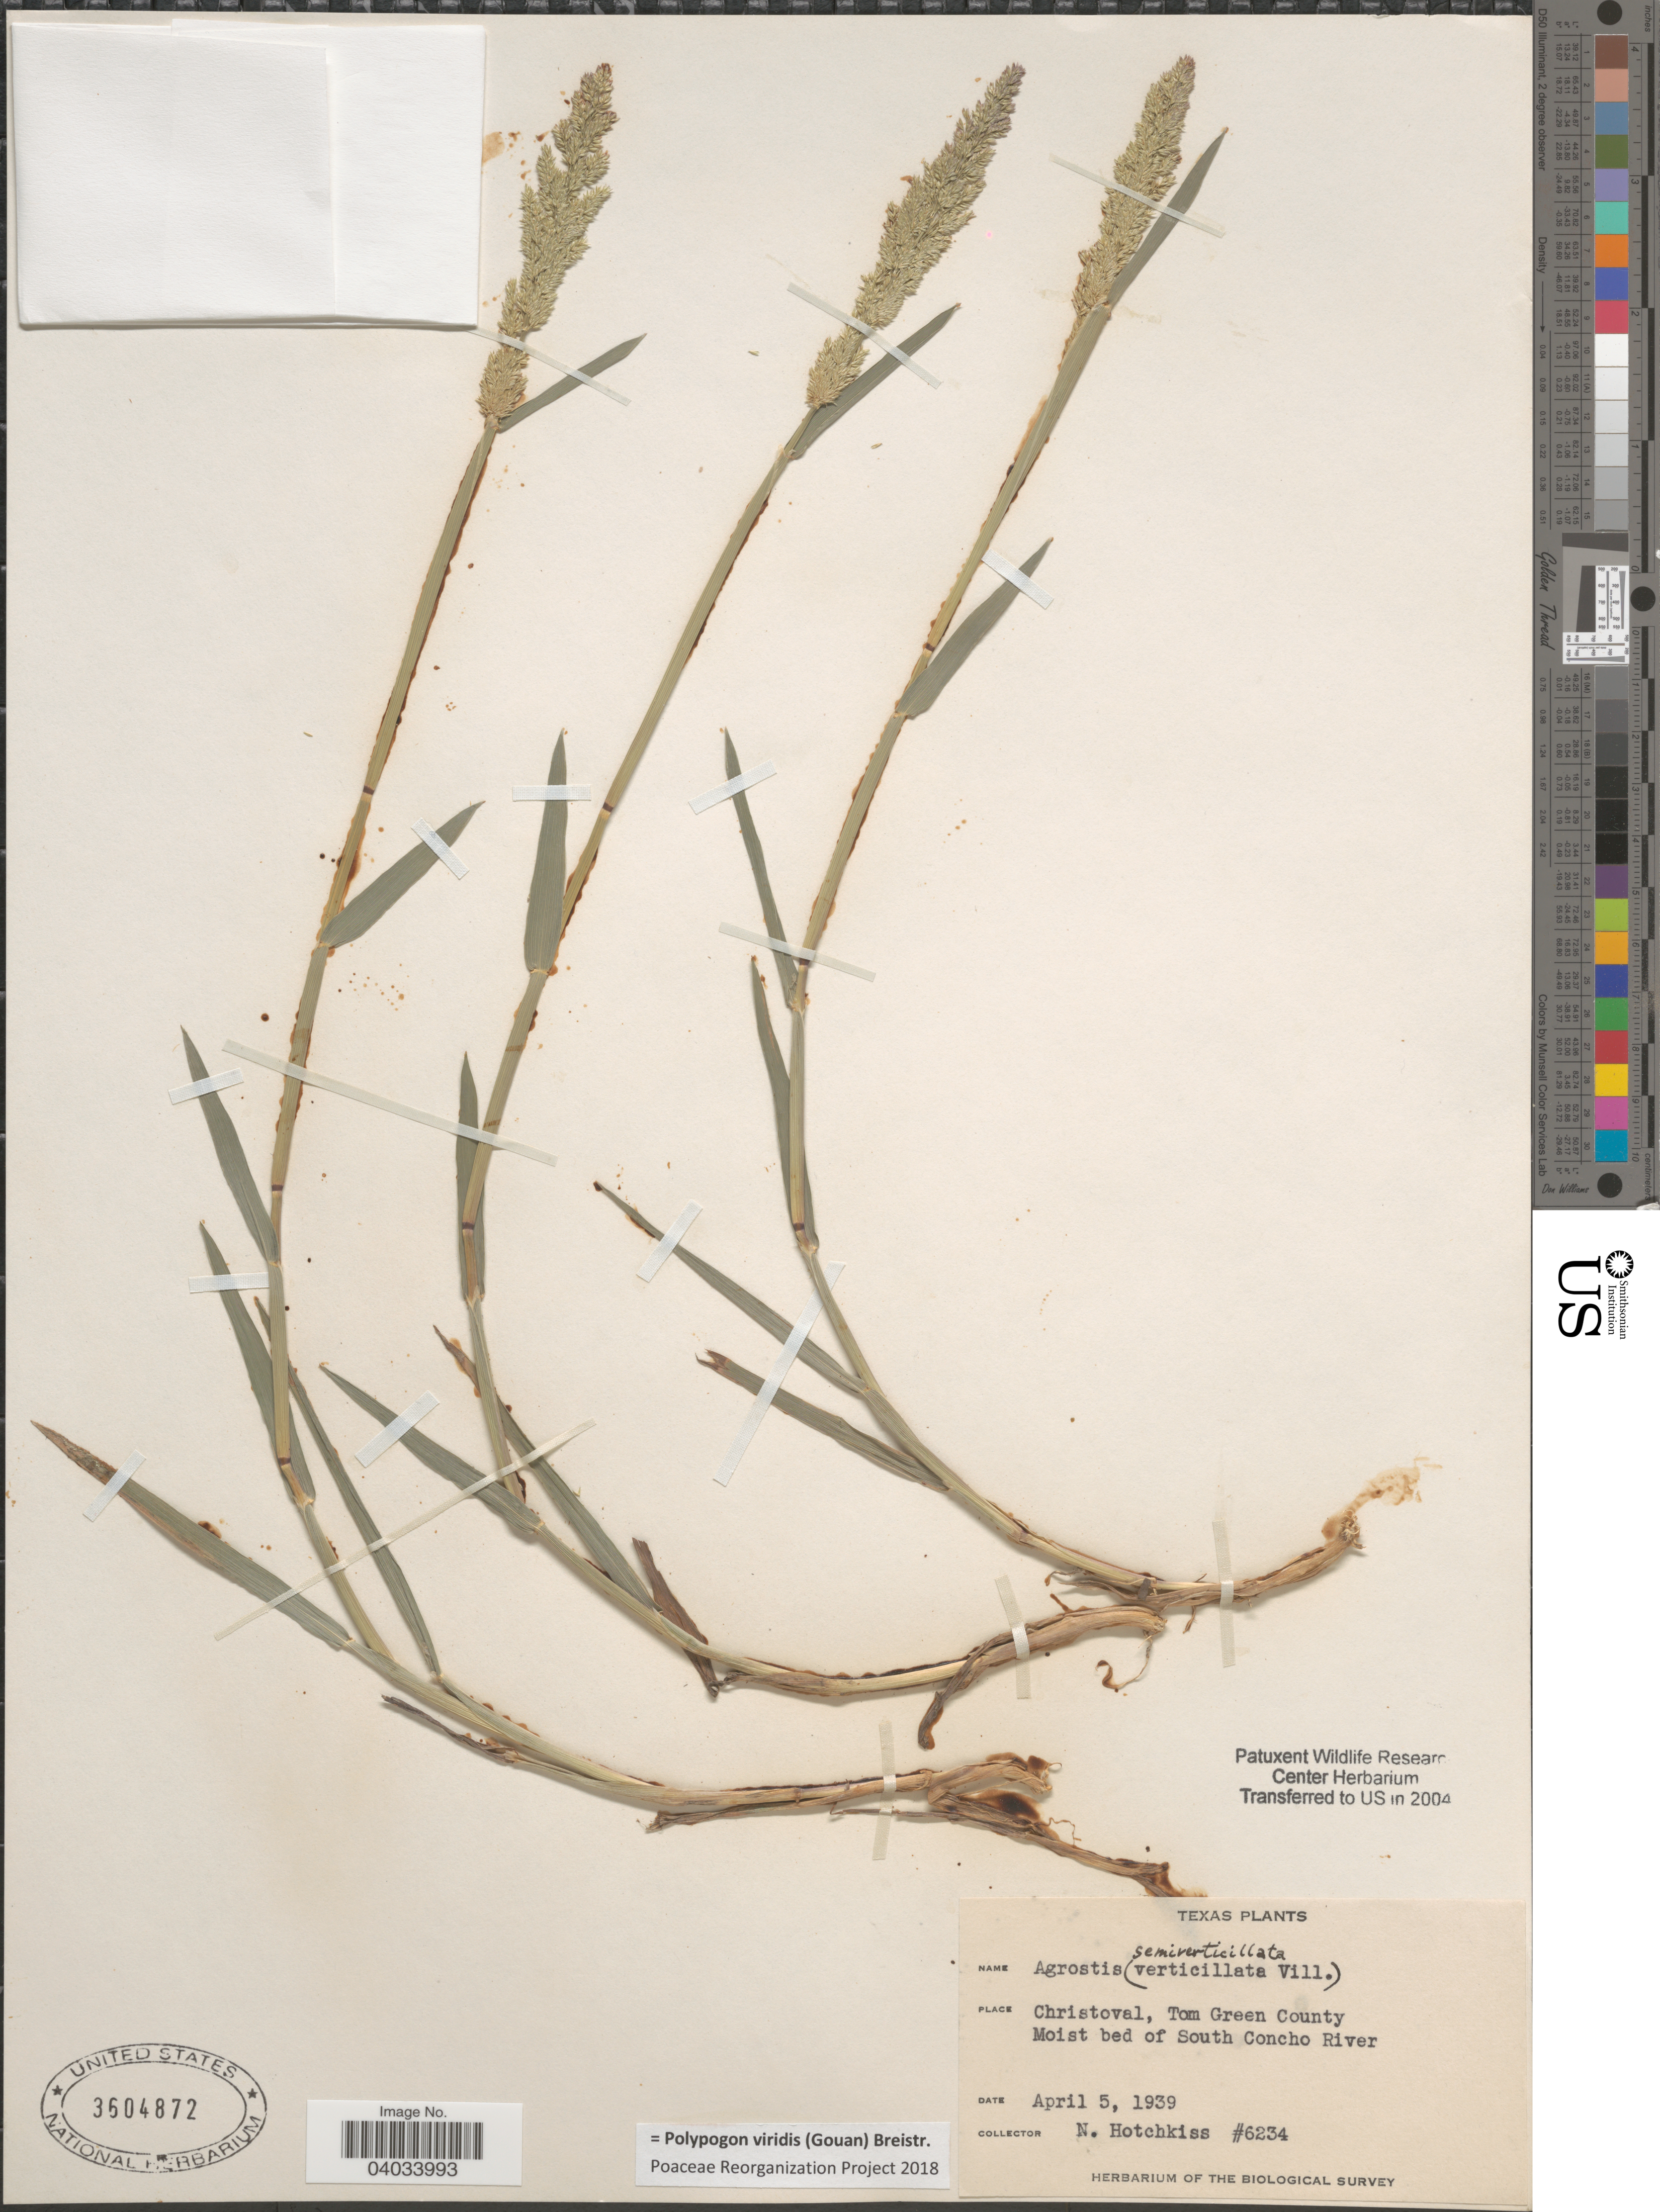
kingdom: Plantae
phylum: Tracheophyta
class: Liliopsida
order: Poales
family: Poaceae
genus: Polypogon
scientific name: Polypogon viridis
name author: (Gouan) Breistroffer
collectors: N. Hotchkiss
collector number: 6234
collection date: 1939-04-05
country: United States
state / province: Texas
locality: Christoval, Tom Green County. Moist bed of South Concho River.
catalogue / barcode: US 3604872